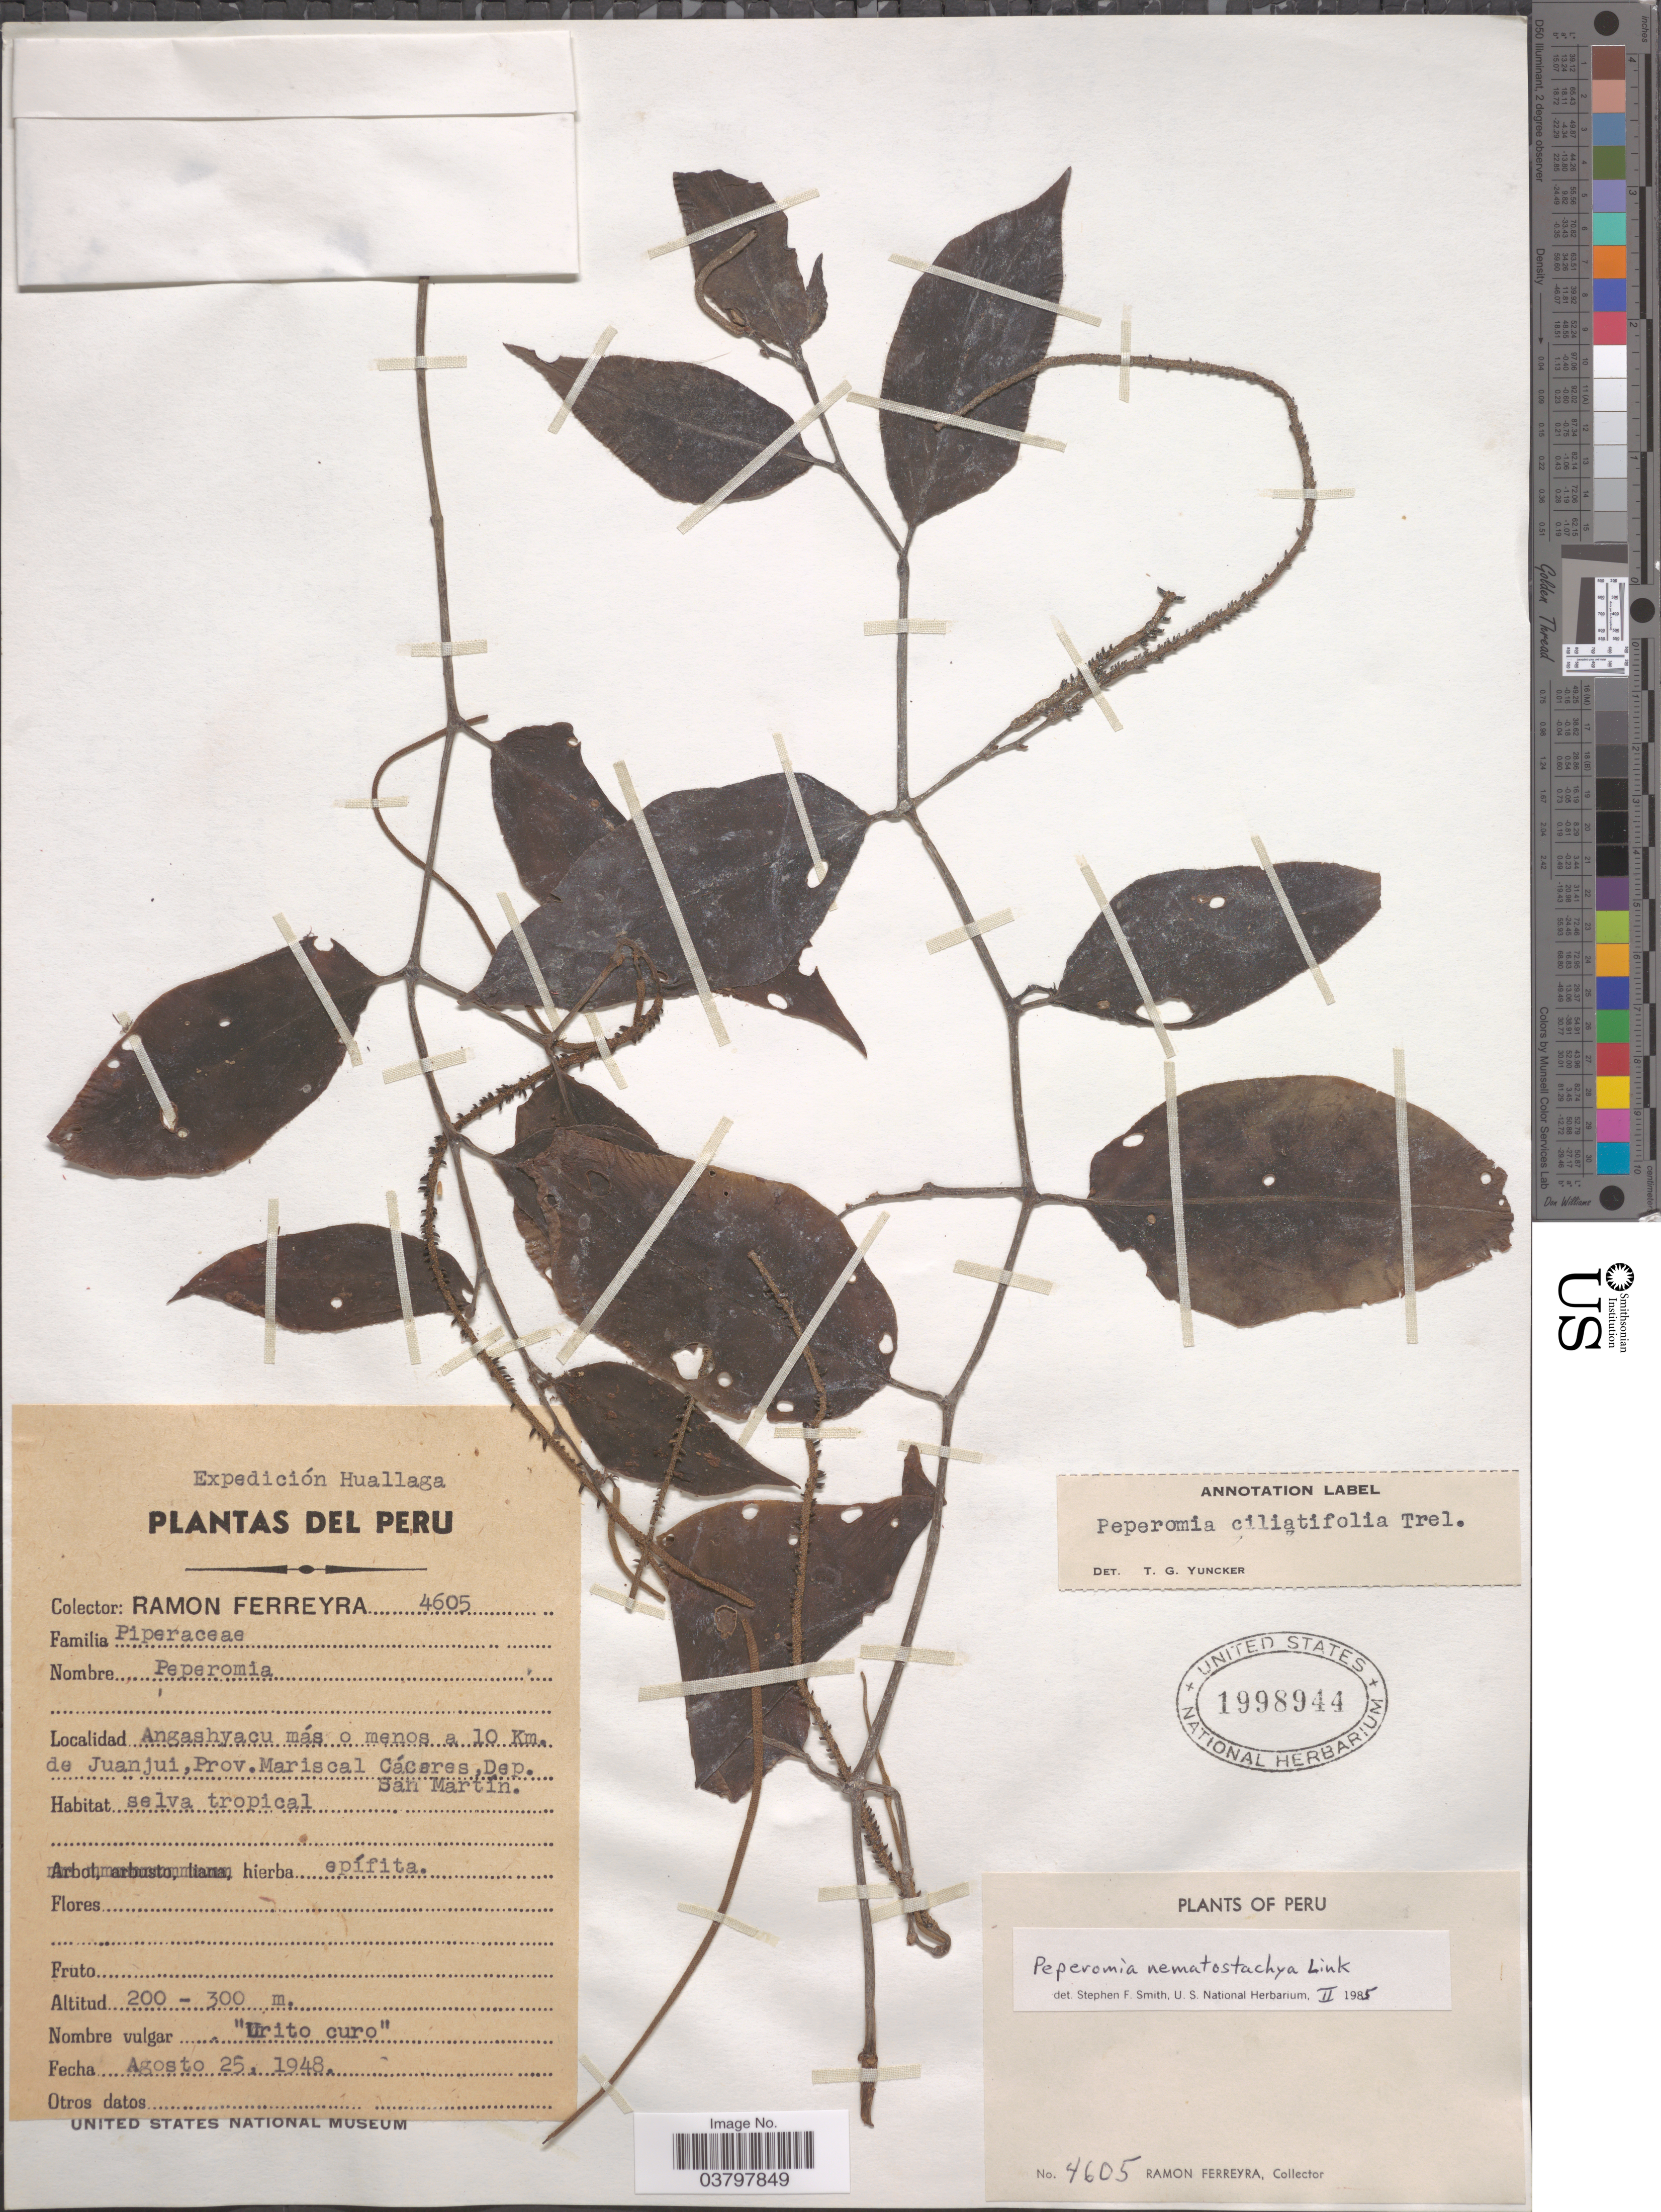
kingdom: Plantae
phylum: Tracheophyta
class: Magnoliopsida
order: Piperales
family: Piperaceae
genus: Peperomia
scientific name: Peperomia nematostachya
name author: Link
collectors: R. A. Ferreyra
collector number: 4605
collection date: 1948-08-25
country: Peru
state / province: San Martín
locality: Huallaga. Angashyacu más o menos a 10 Km. de Juanui, Prov. Mariscal Cáceres, Dep. San Martín.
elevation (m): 200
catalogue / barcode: US 1998944